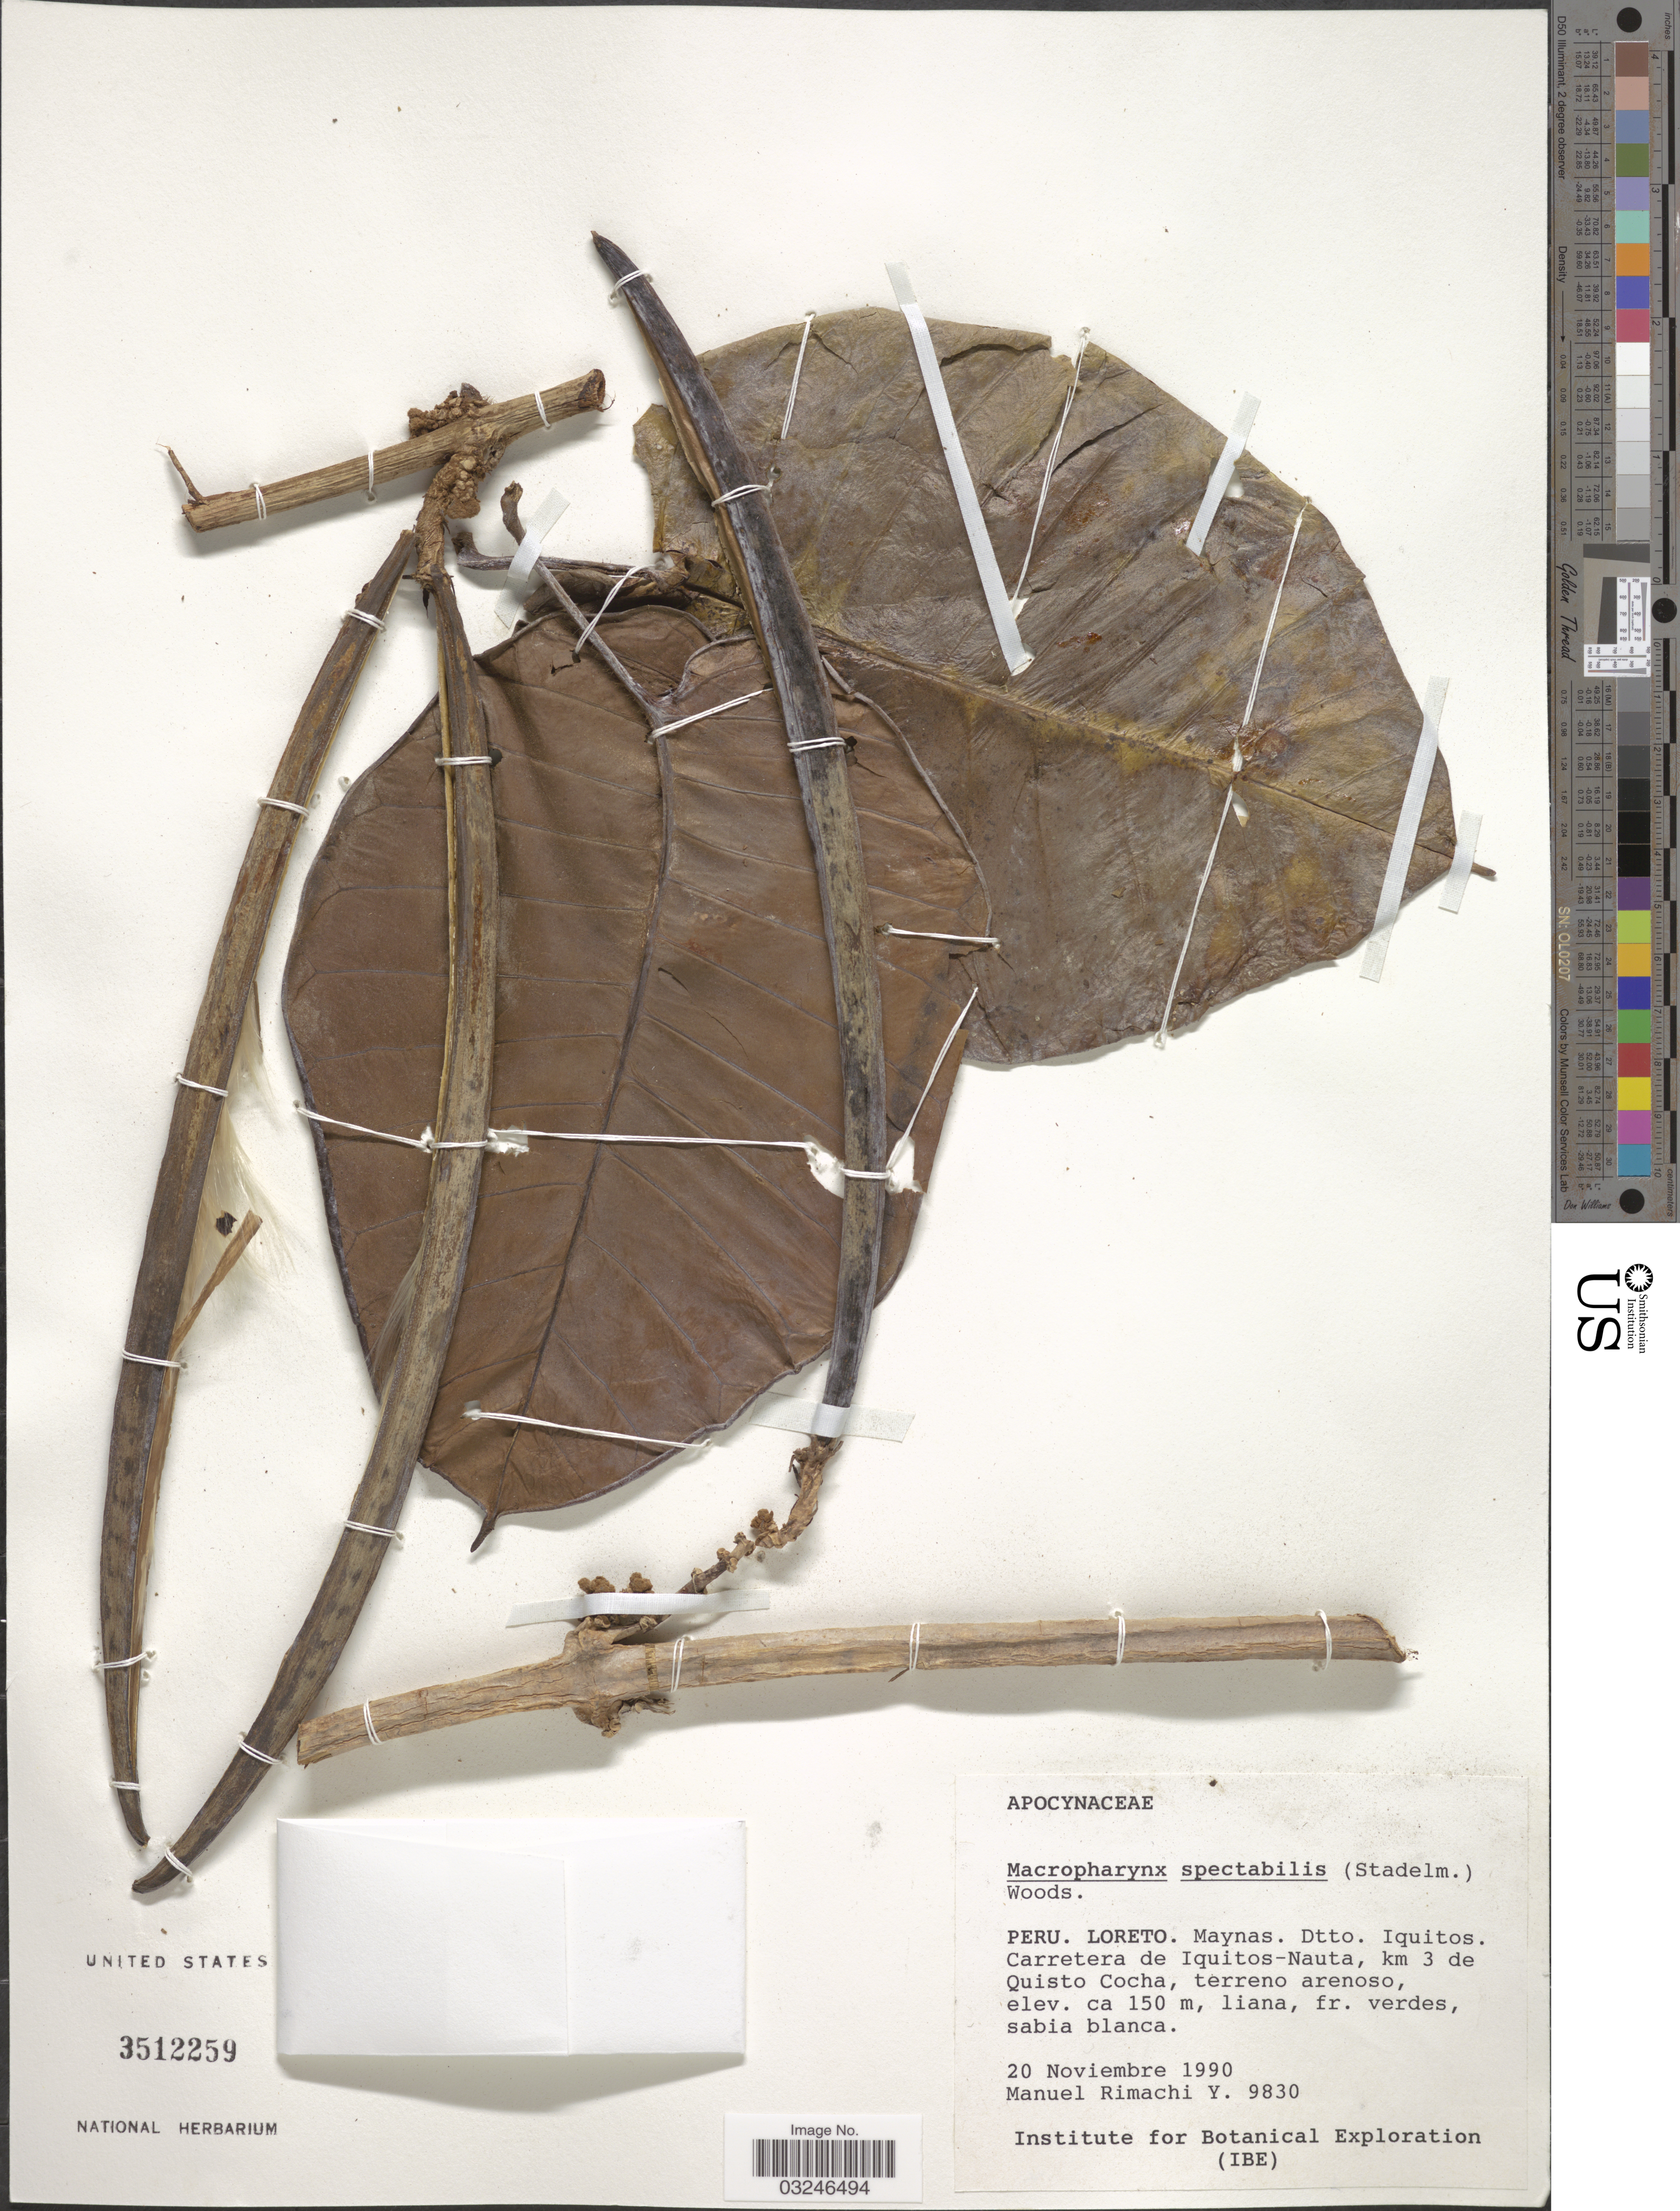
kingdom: Plantae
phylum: Tracheophyta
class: Magnoliopsida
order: Gentianales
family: Apocynaceae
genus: Macropharynx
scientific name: Macropharynx spectabilis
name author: (Stadelm.) Woodson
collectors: M. Rimachi Y.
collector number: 9830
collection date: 1990-11-20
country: Peru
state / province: Loreto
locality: Maynas. Dtto. Iquitos. Carretera de Iquitos-Nauta, km 3 de Quisto Cocha, terreno arenoso.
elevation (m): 150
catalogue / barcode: US 3512259